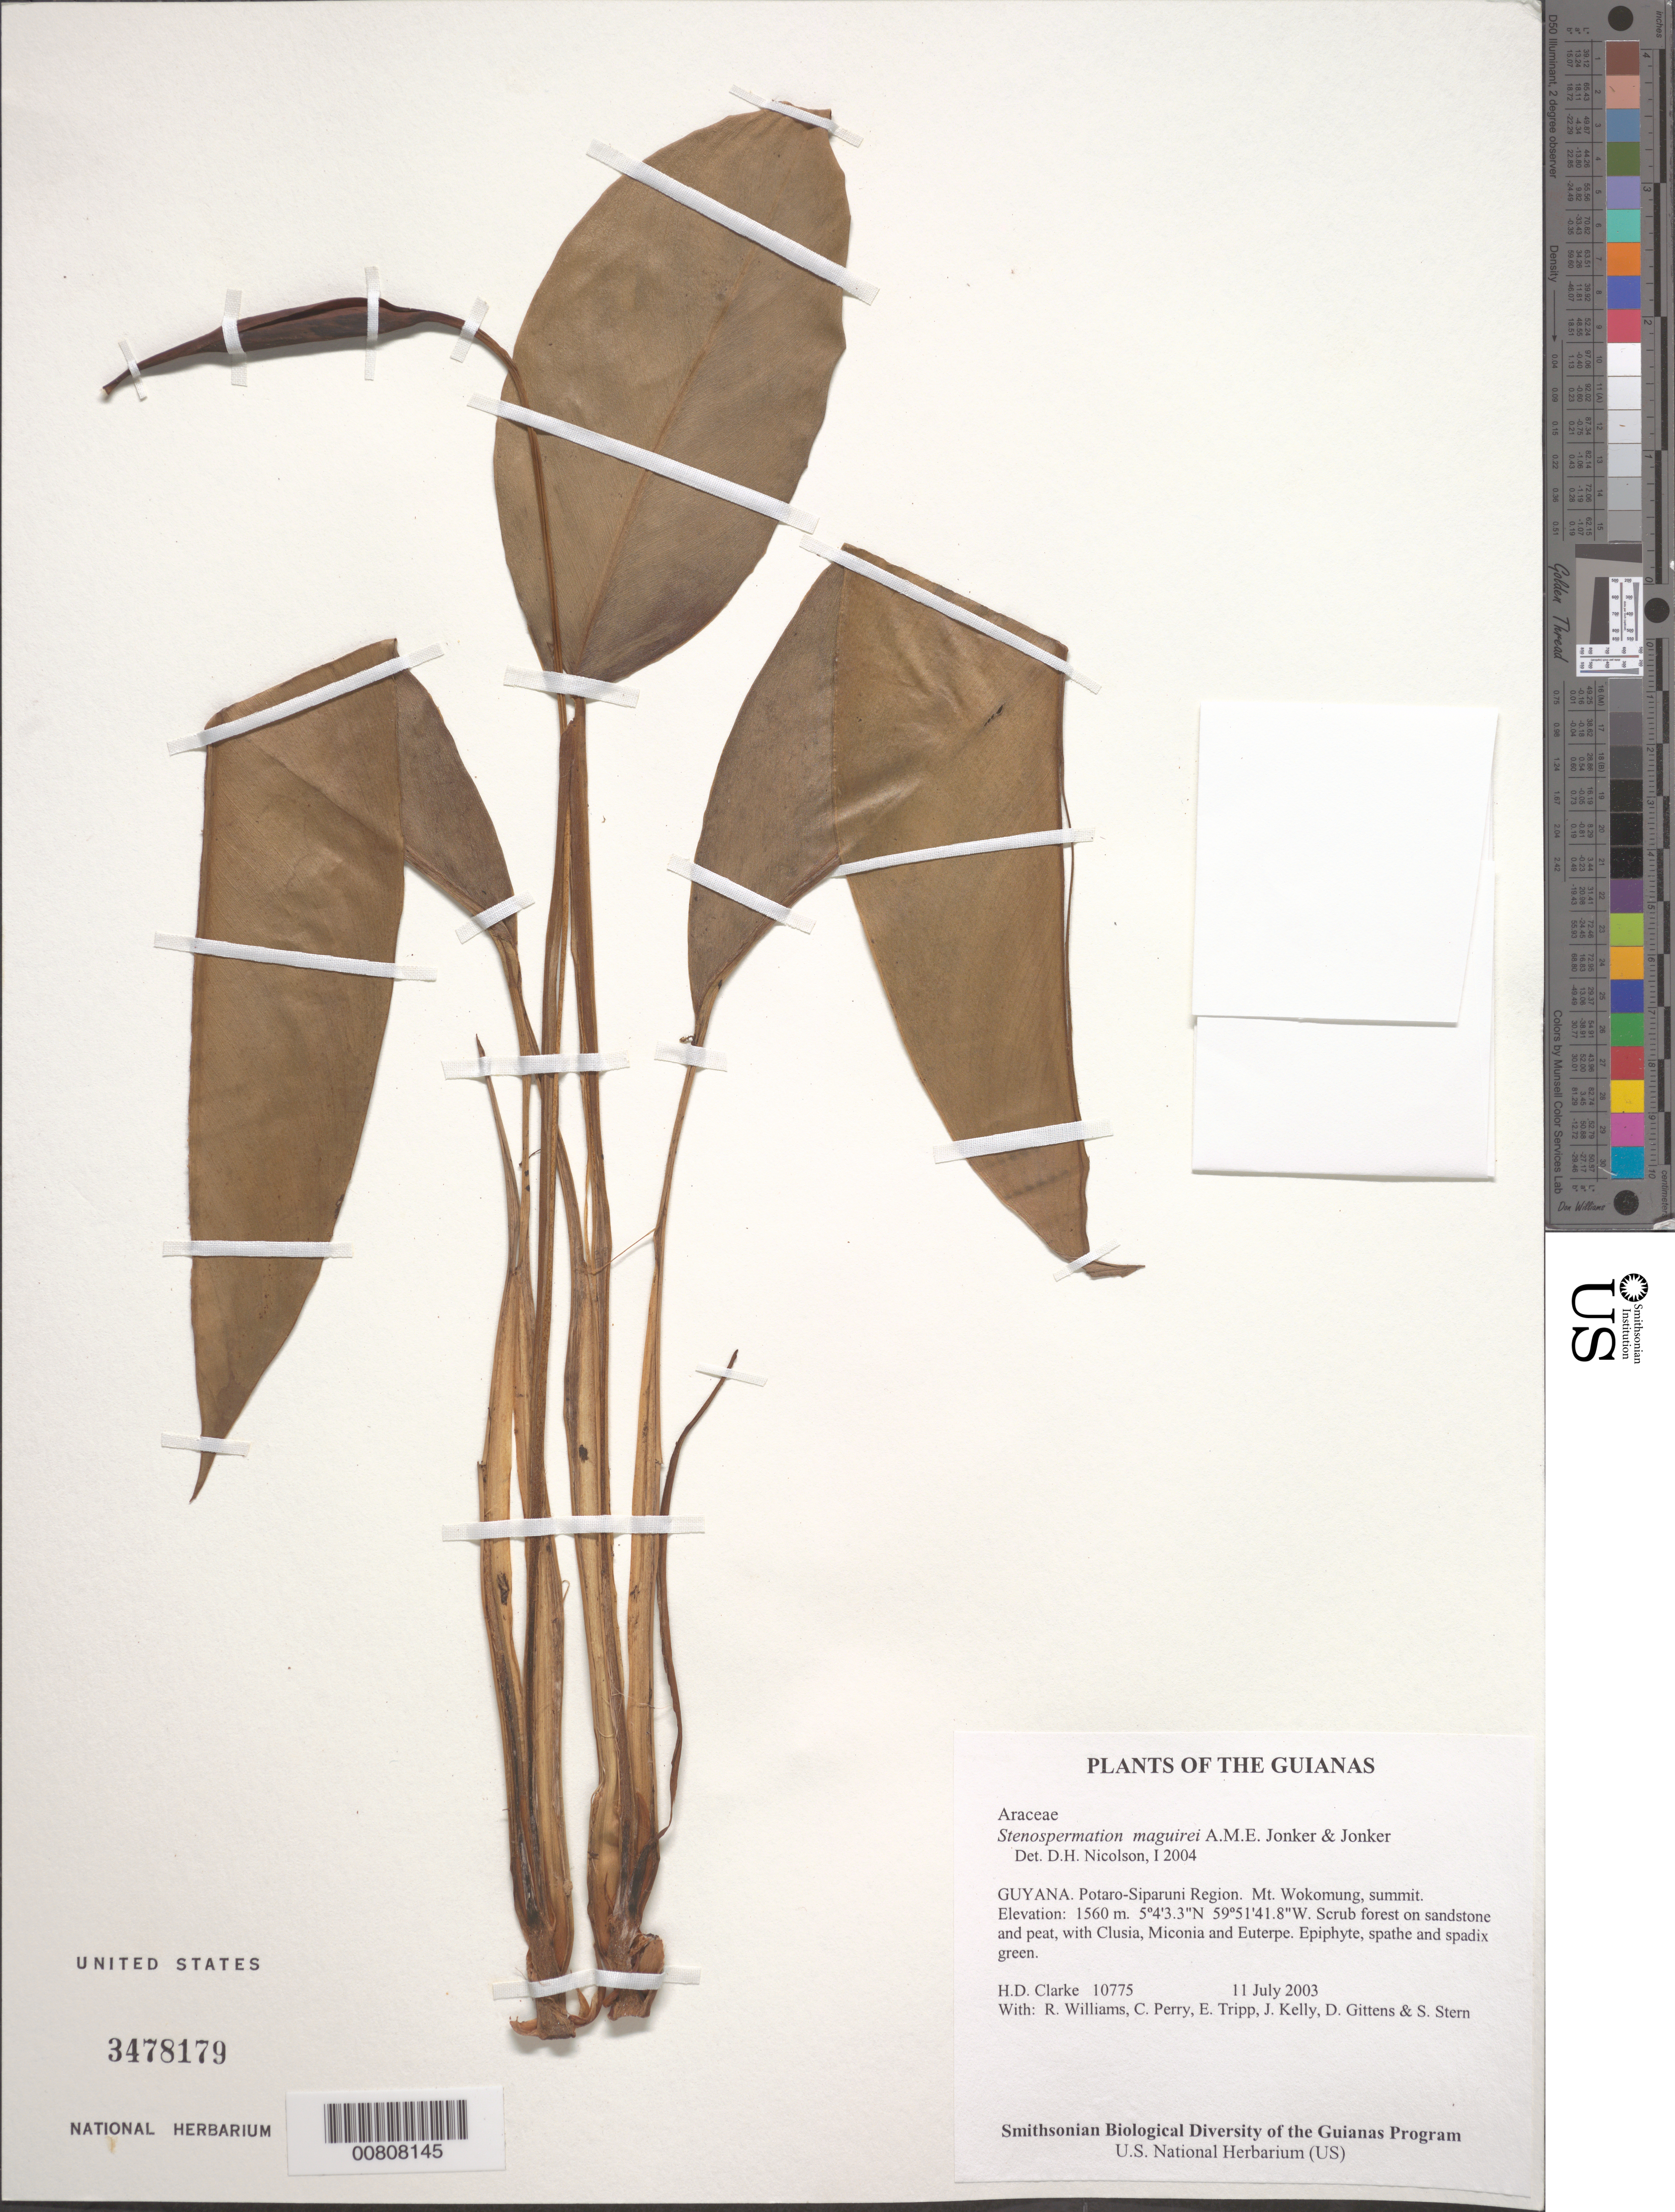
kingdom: Plantae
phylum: Tracheophyta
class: Liliopsida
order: Alismatales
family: Araceae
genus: Stenospermation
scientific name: Stenospermation maguirei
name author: A.M.E. Jonker & Jonker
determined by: Nicolson, Dan H.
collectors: H. D. Clarke, R. Williams, C. Perry, E. Tripp, J. Kelly, D. Gittens & S. R. Stern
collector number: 10775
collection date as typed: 11 July 2003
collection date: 2003-07-11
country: Guyana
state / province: Potaro-Siparuni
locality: Mt. Wokomung, summit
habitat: Scrub forest on sandstone and peat, with Clusia, Miconia and Euterpe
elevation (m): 1560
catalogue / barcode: US 3478179